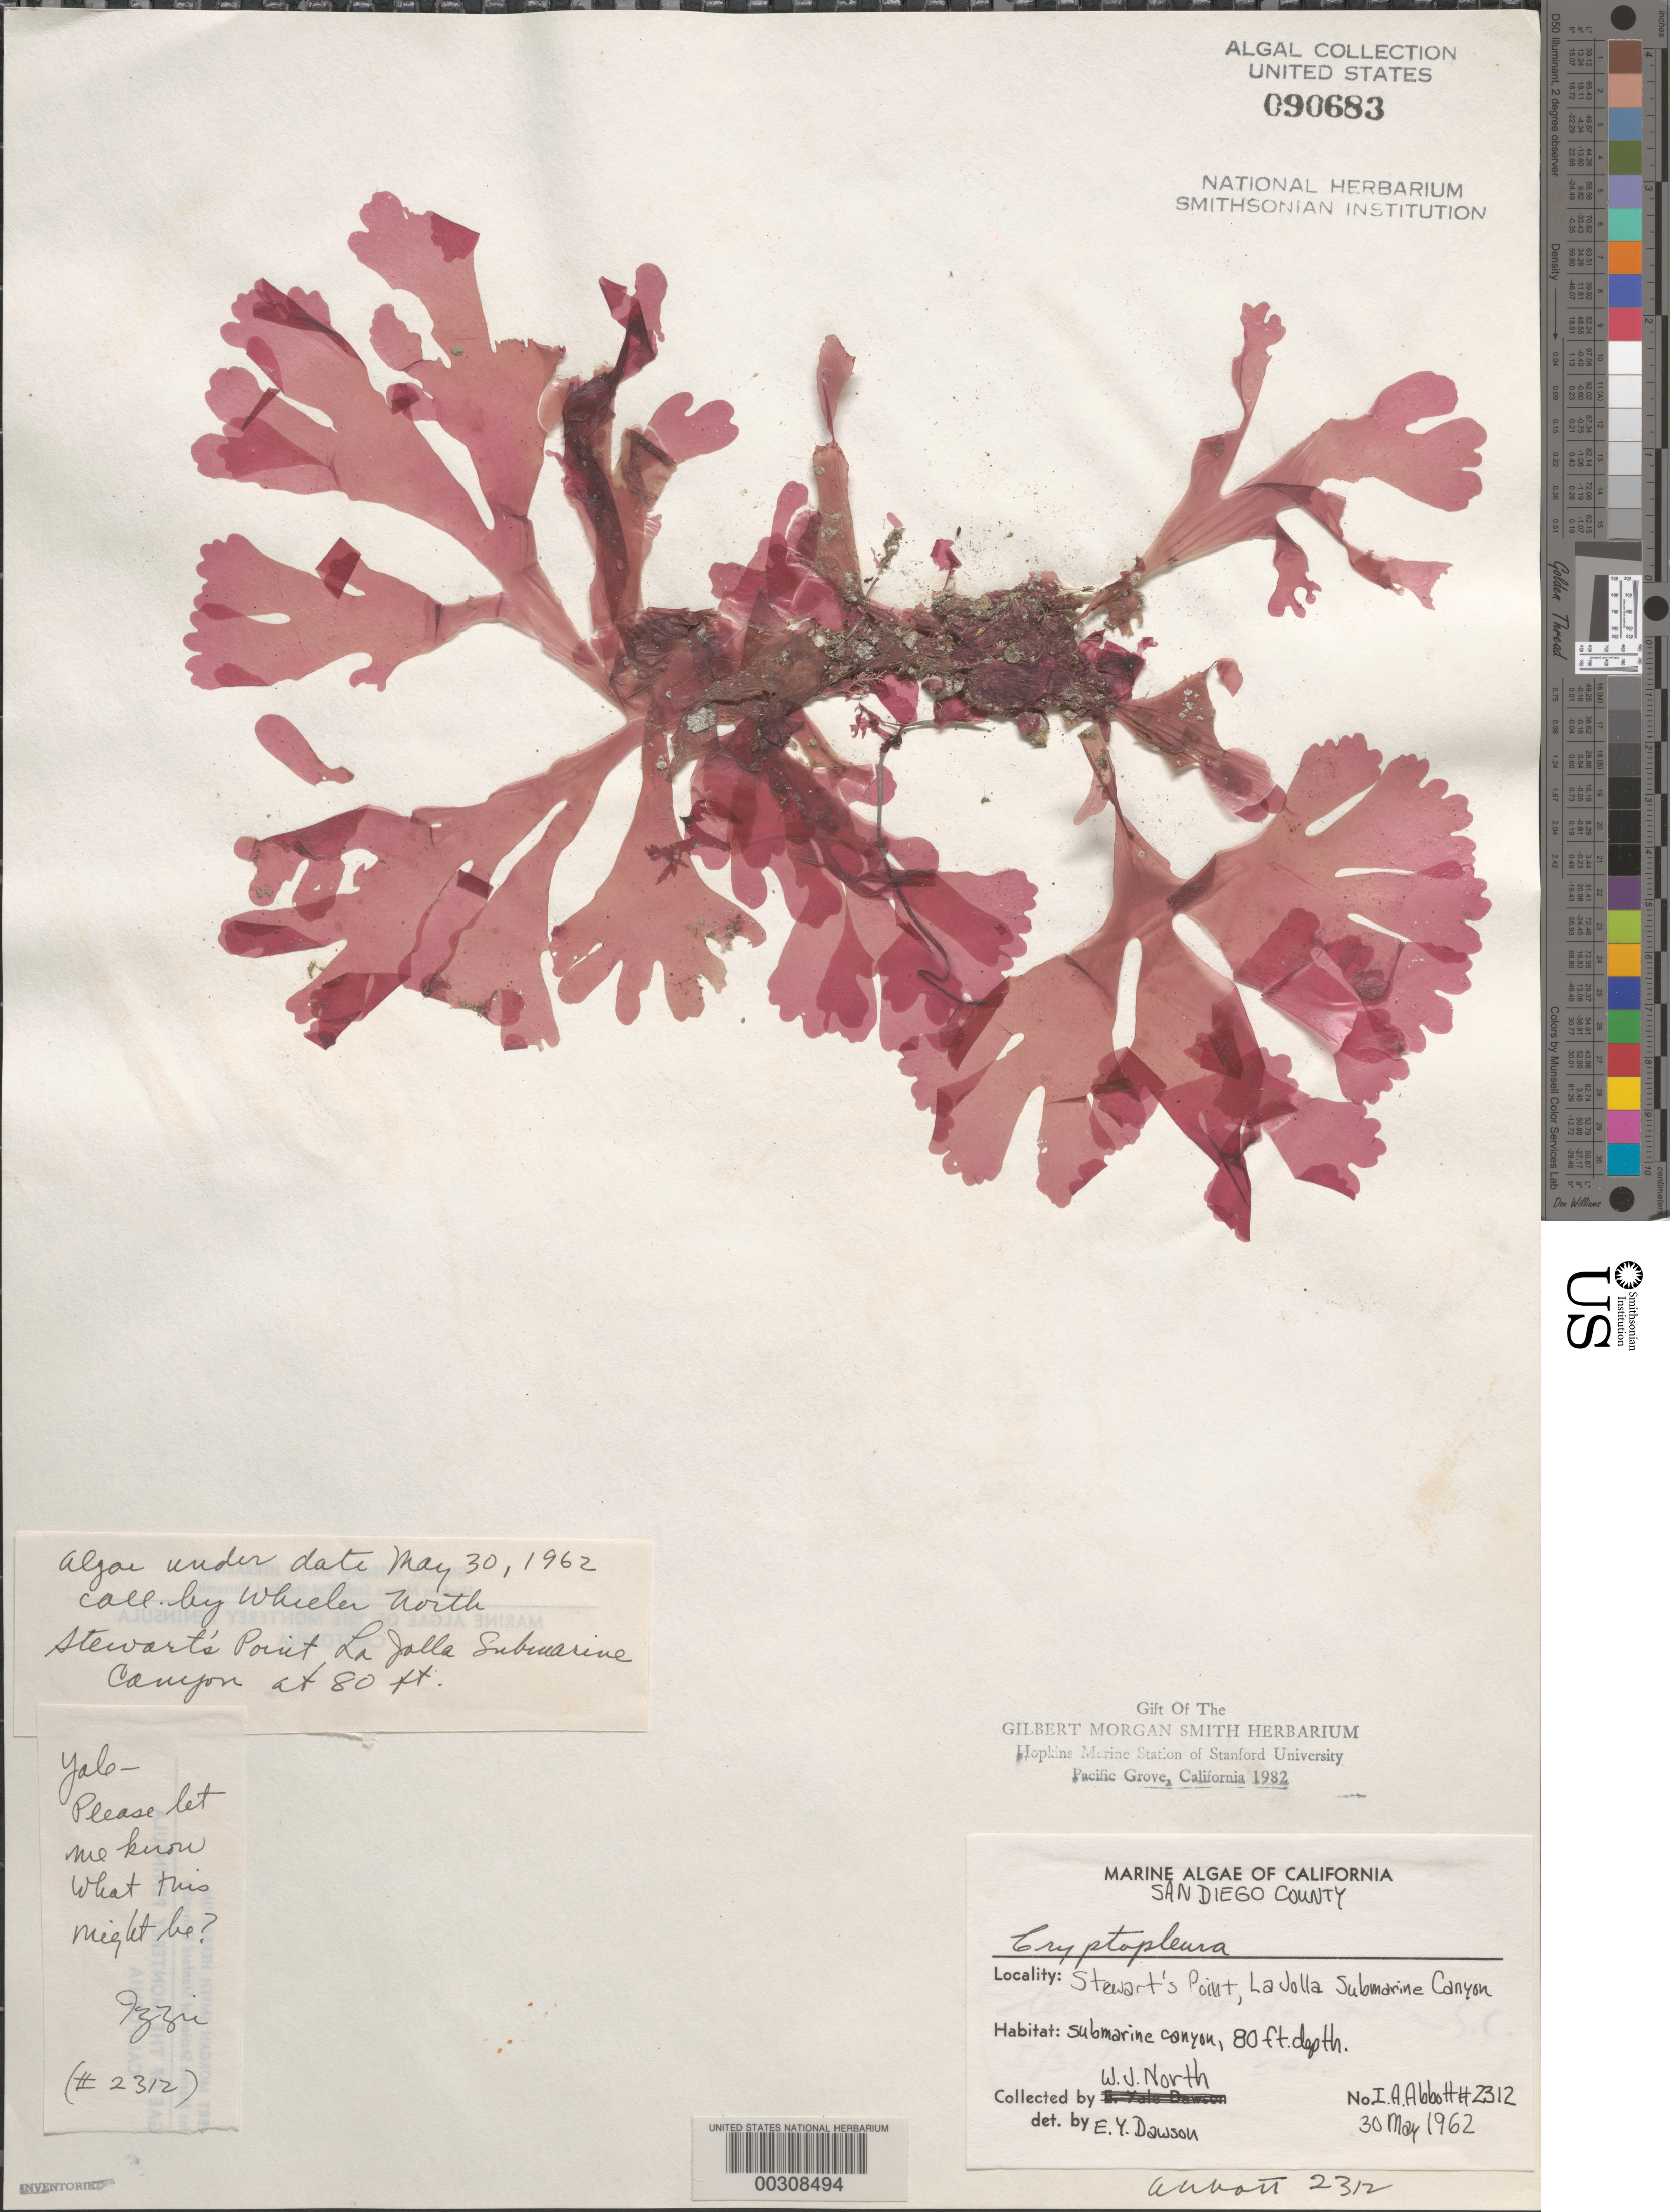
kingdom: Plantae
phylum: Rhodophyta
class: Florideophyceae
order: Ceramiales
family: Delesseriaceae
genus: Cryptopleura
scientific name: Cryptopleura sp.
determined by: Dawson, E. Y.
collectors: W. North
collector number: IAA 2312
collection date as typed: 30 May 1962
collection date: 1962-05-30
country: United States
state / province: California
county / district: San Diego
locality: Stewart's Point, La Jolla Submarine Canyon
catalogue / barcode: US 90683